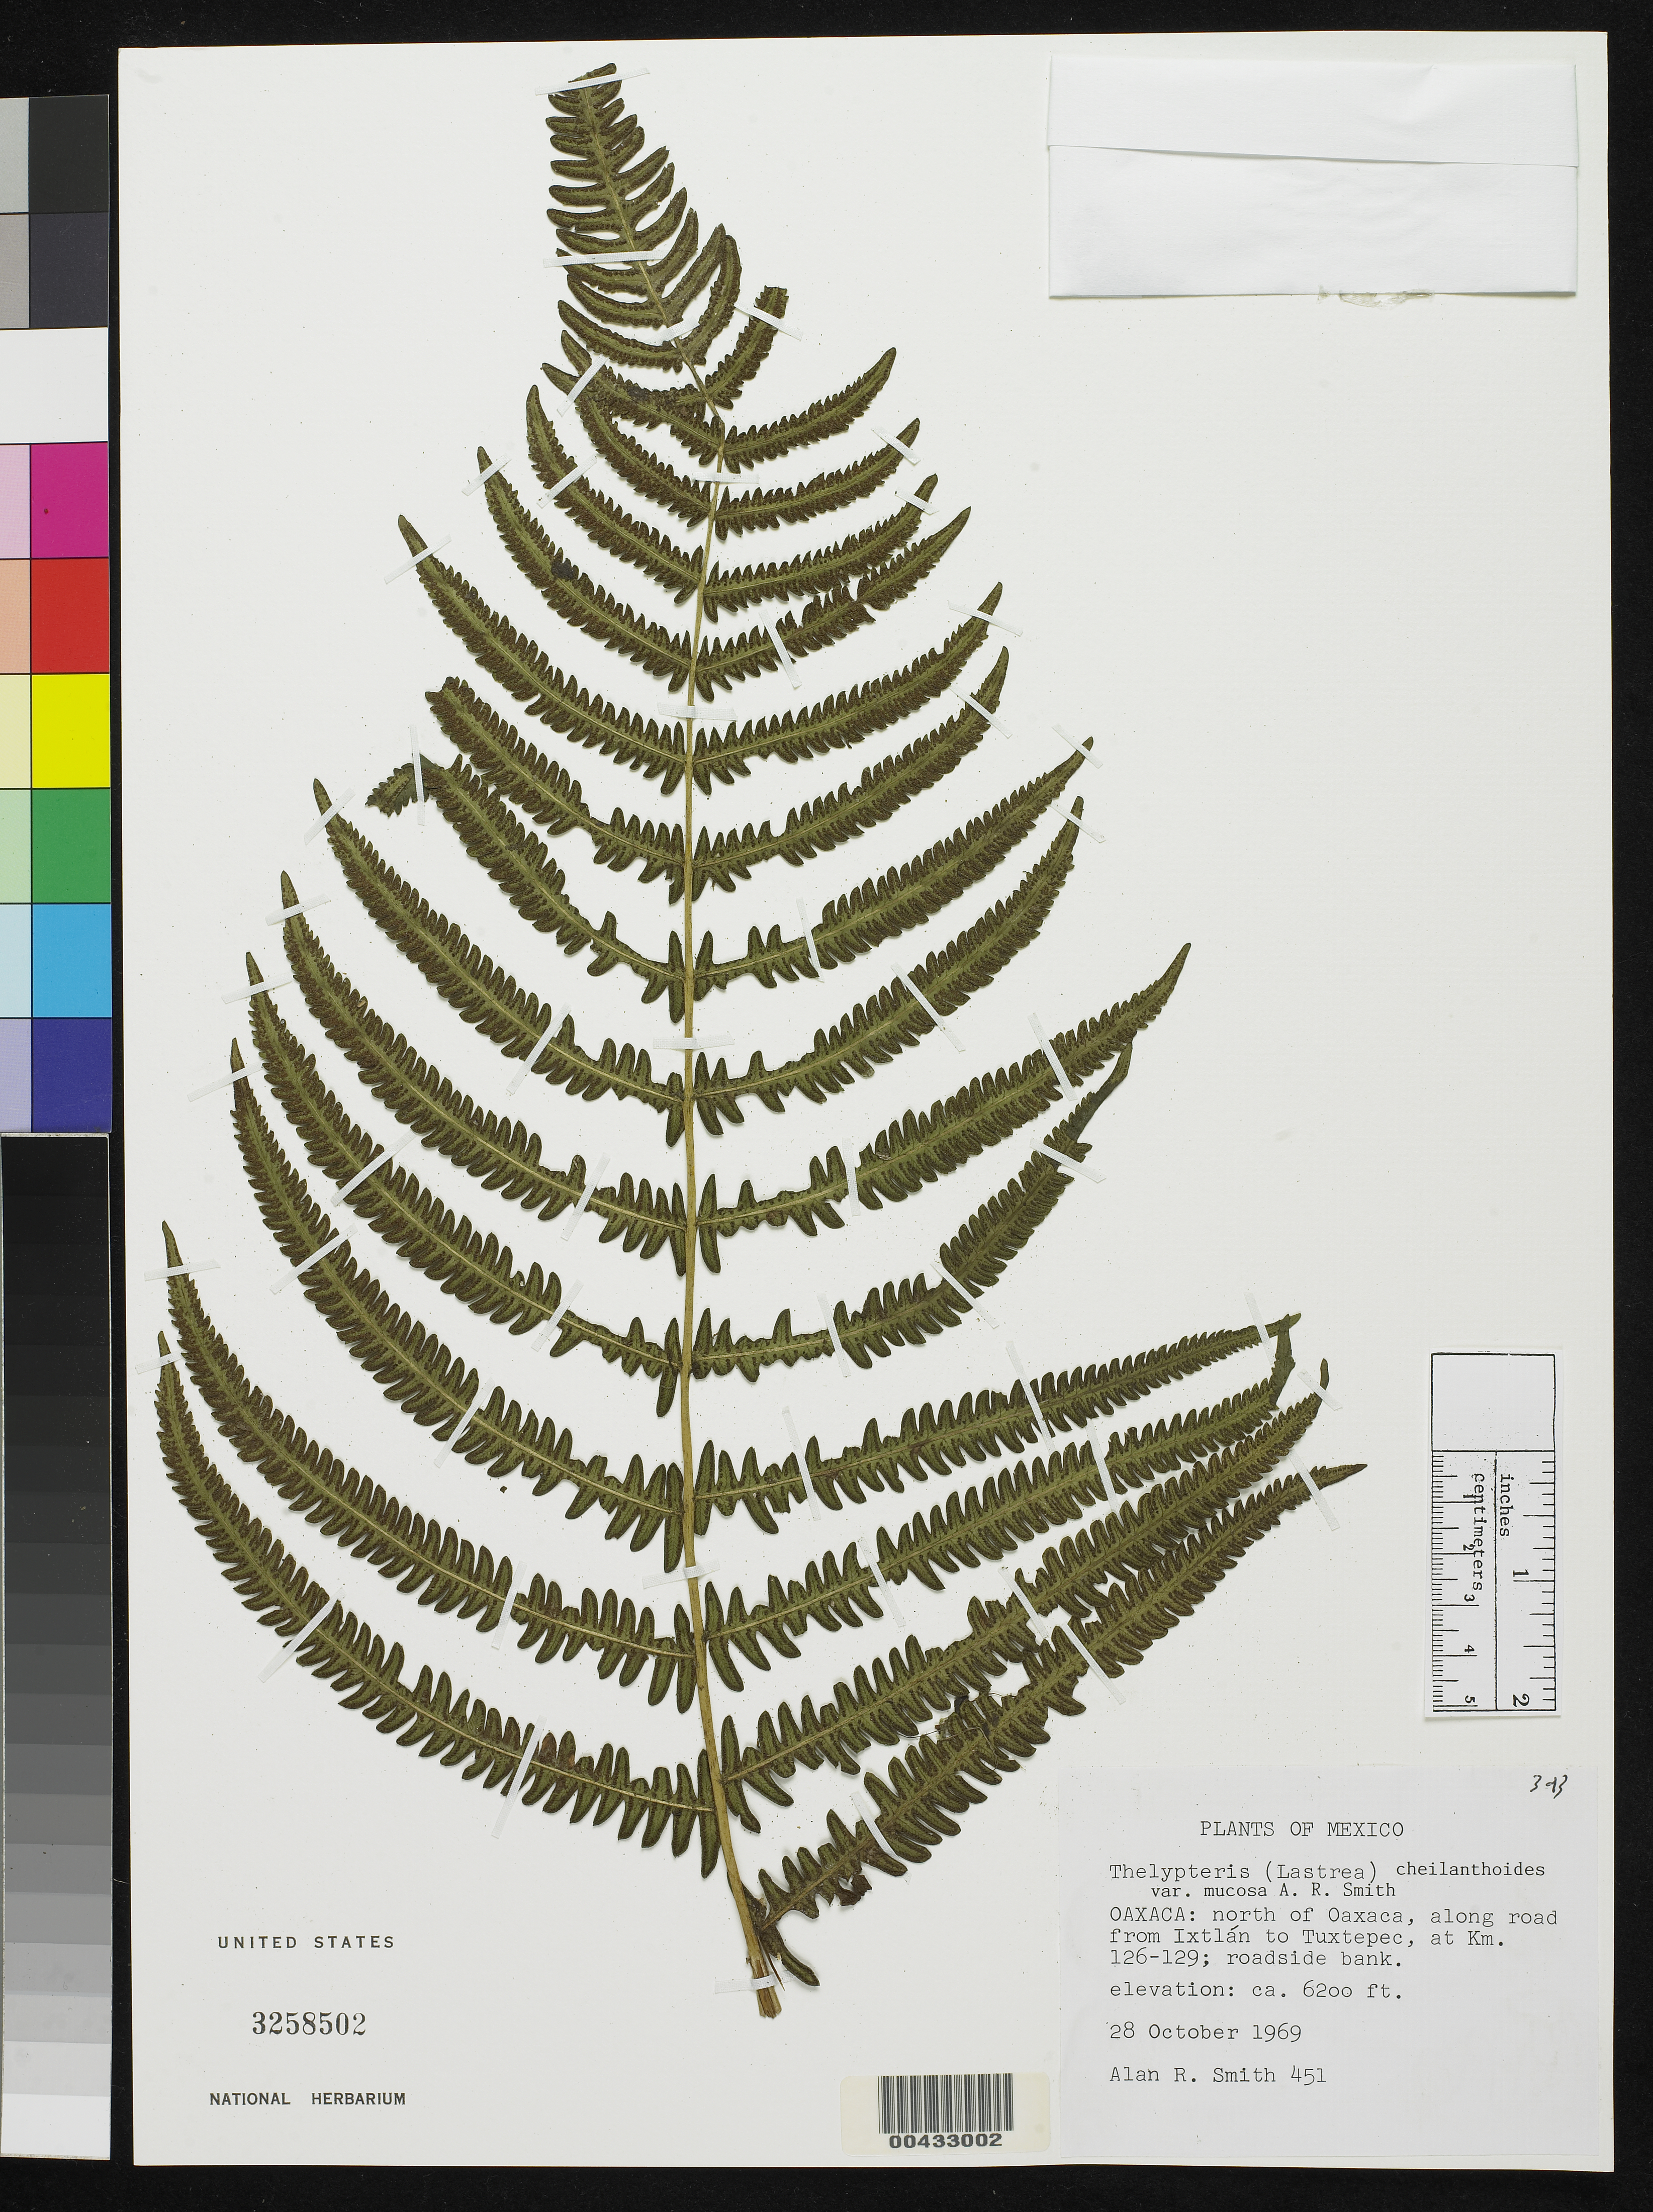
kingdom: Plantae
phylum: Tracheophyta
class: Polypodiopsida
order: Polypodiales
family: Thelypteridaceae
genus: Thelypteris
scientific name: Thelypteris cheilanthoides var. mucosa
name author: A.R. Sm.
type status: Isotype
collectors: A. R. Smith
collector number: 451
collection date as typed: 28 Oct 1969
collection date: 1969-10-28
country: Mexico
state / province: Oaxaca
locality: N of Oaxaca, along road from Ixtlan to Tuxtepec, at km. 126-129.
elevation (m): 1890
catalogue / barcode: US 3258502